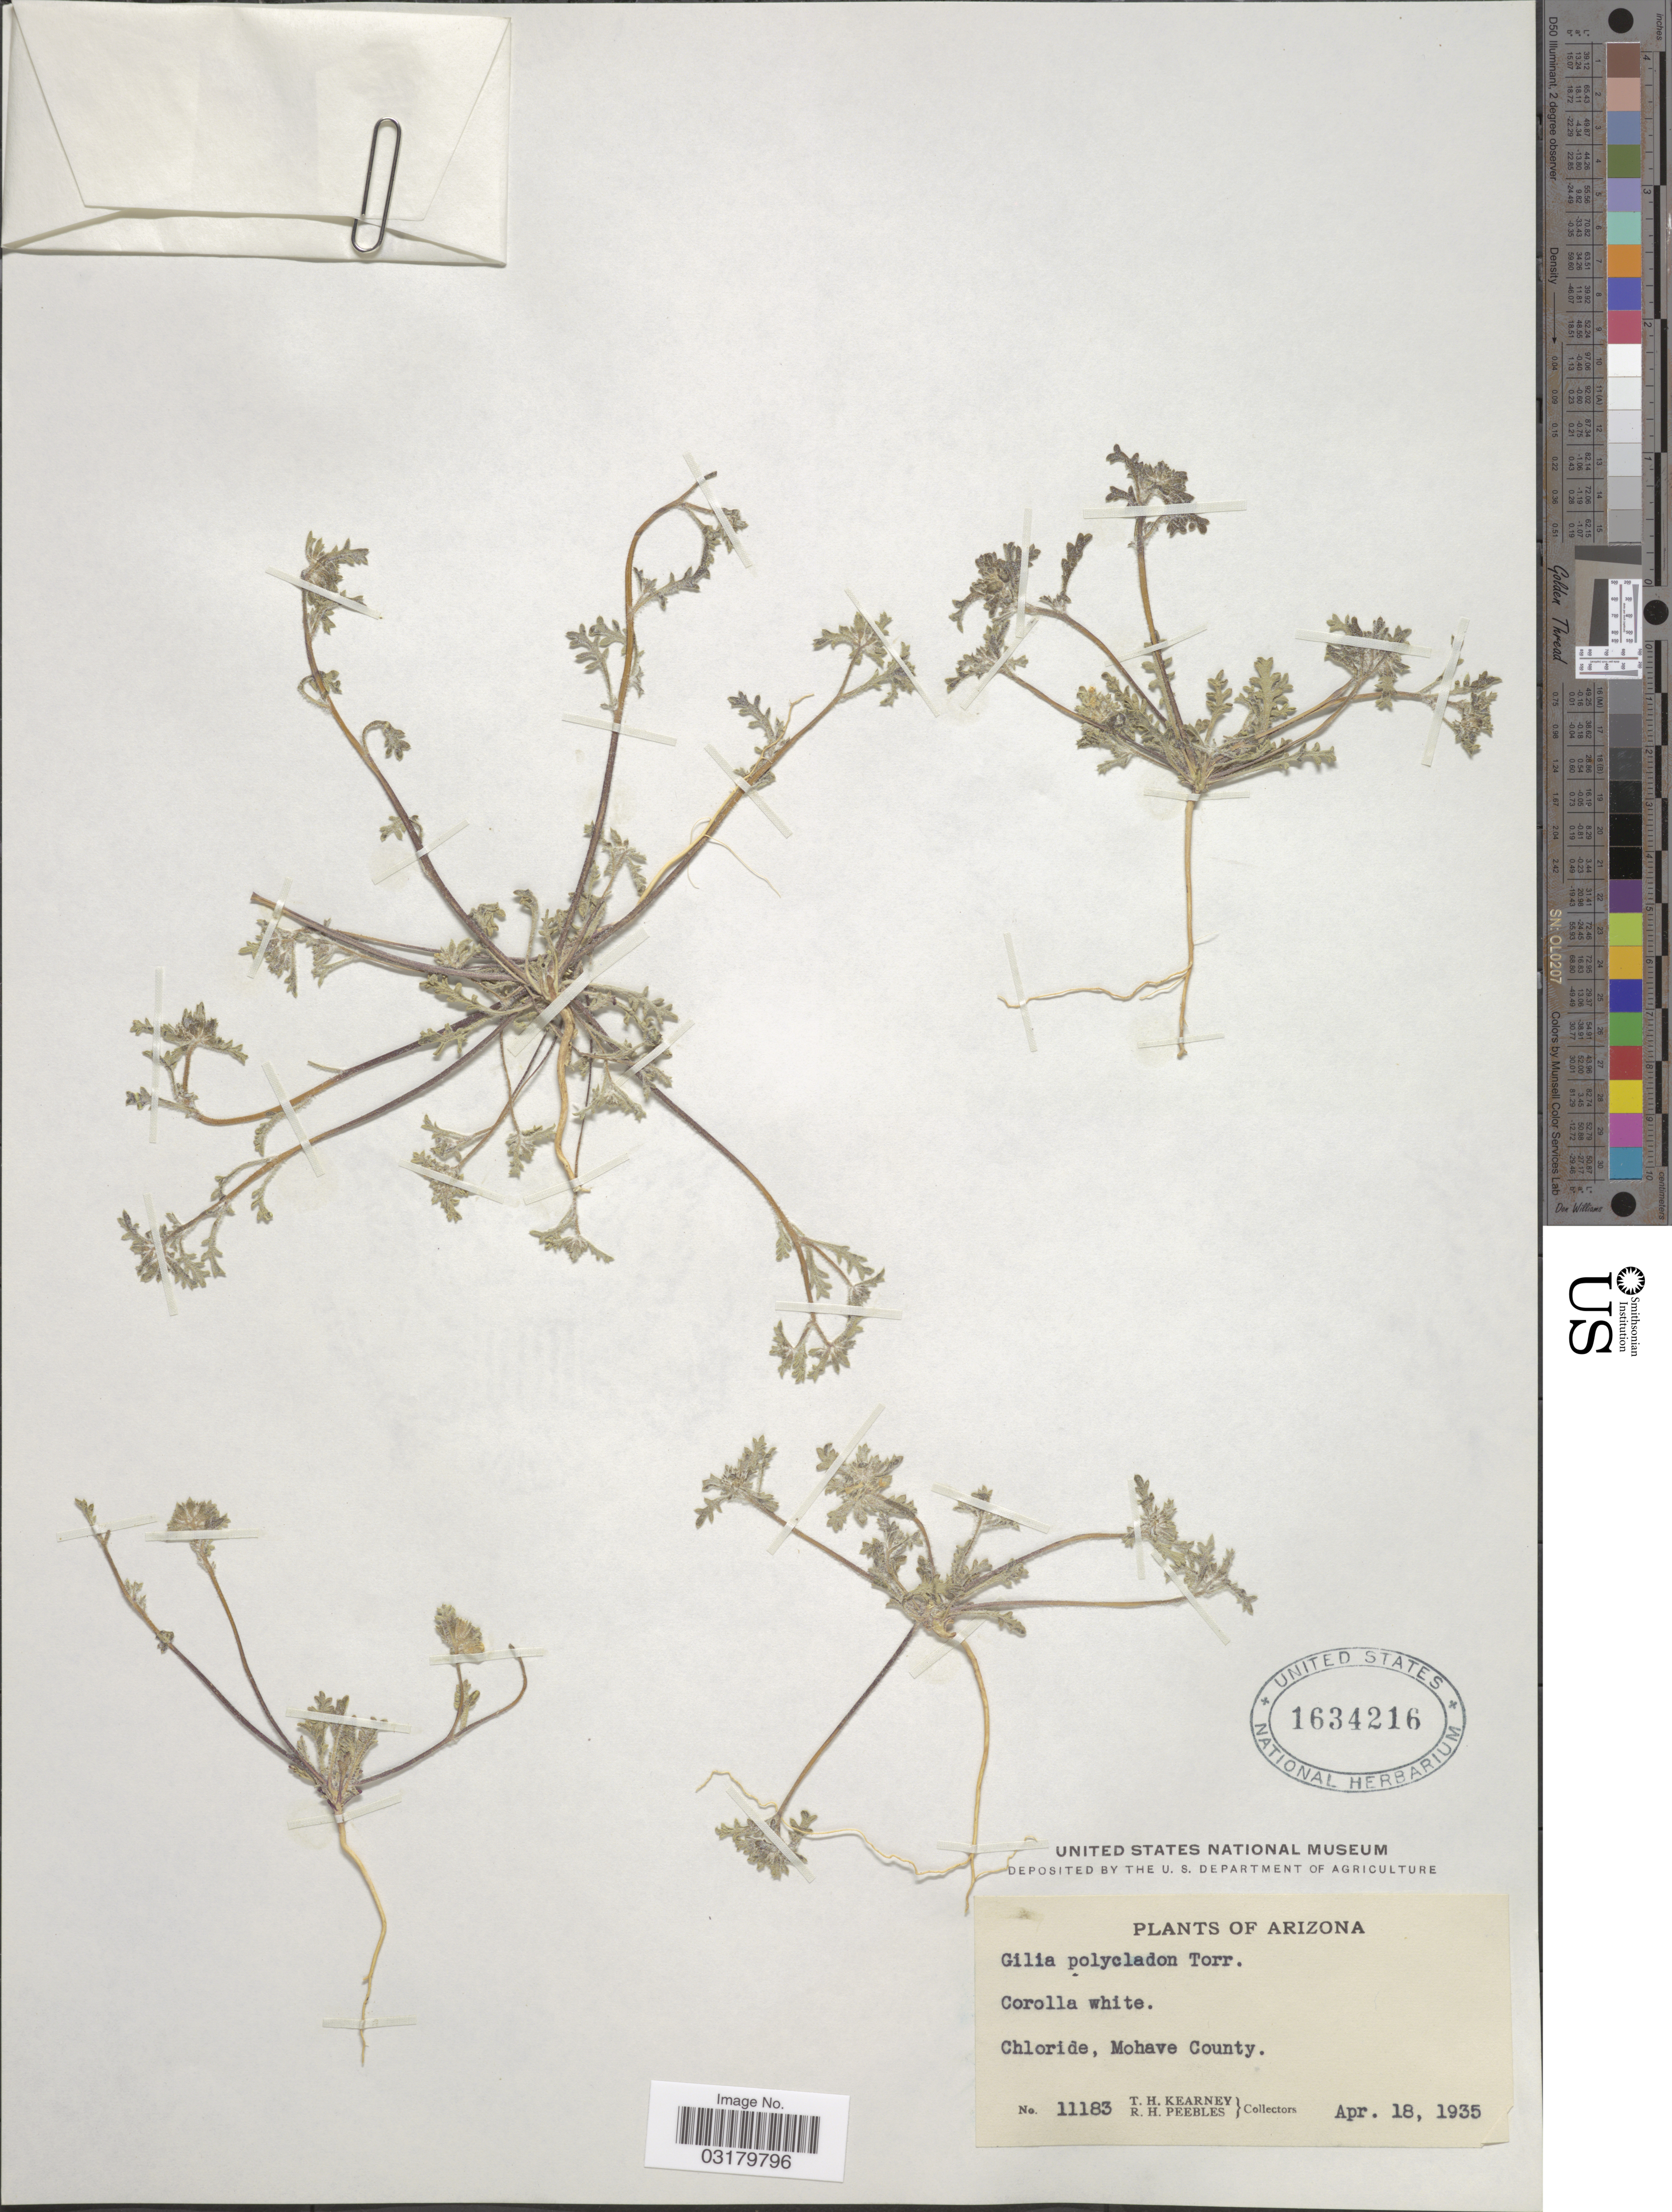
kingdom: Plantae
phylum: Tracheophyta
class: Magnoliopsida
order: Ericales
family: Polemoniaceae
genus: Ipomopsis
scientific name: Ipomopsis polycladon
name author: (Torr.) V.E. Grant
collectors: T. H. Kearney & R. H. Peebles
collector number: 11183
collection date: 1935-04-18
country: United States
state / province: Arizona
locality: Chloride, Mohave County.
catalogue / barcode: US 1634216